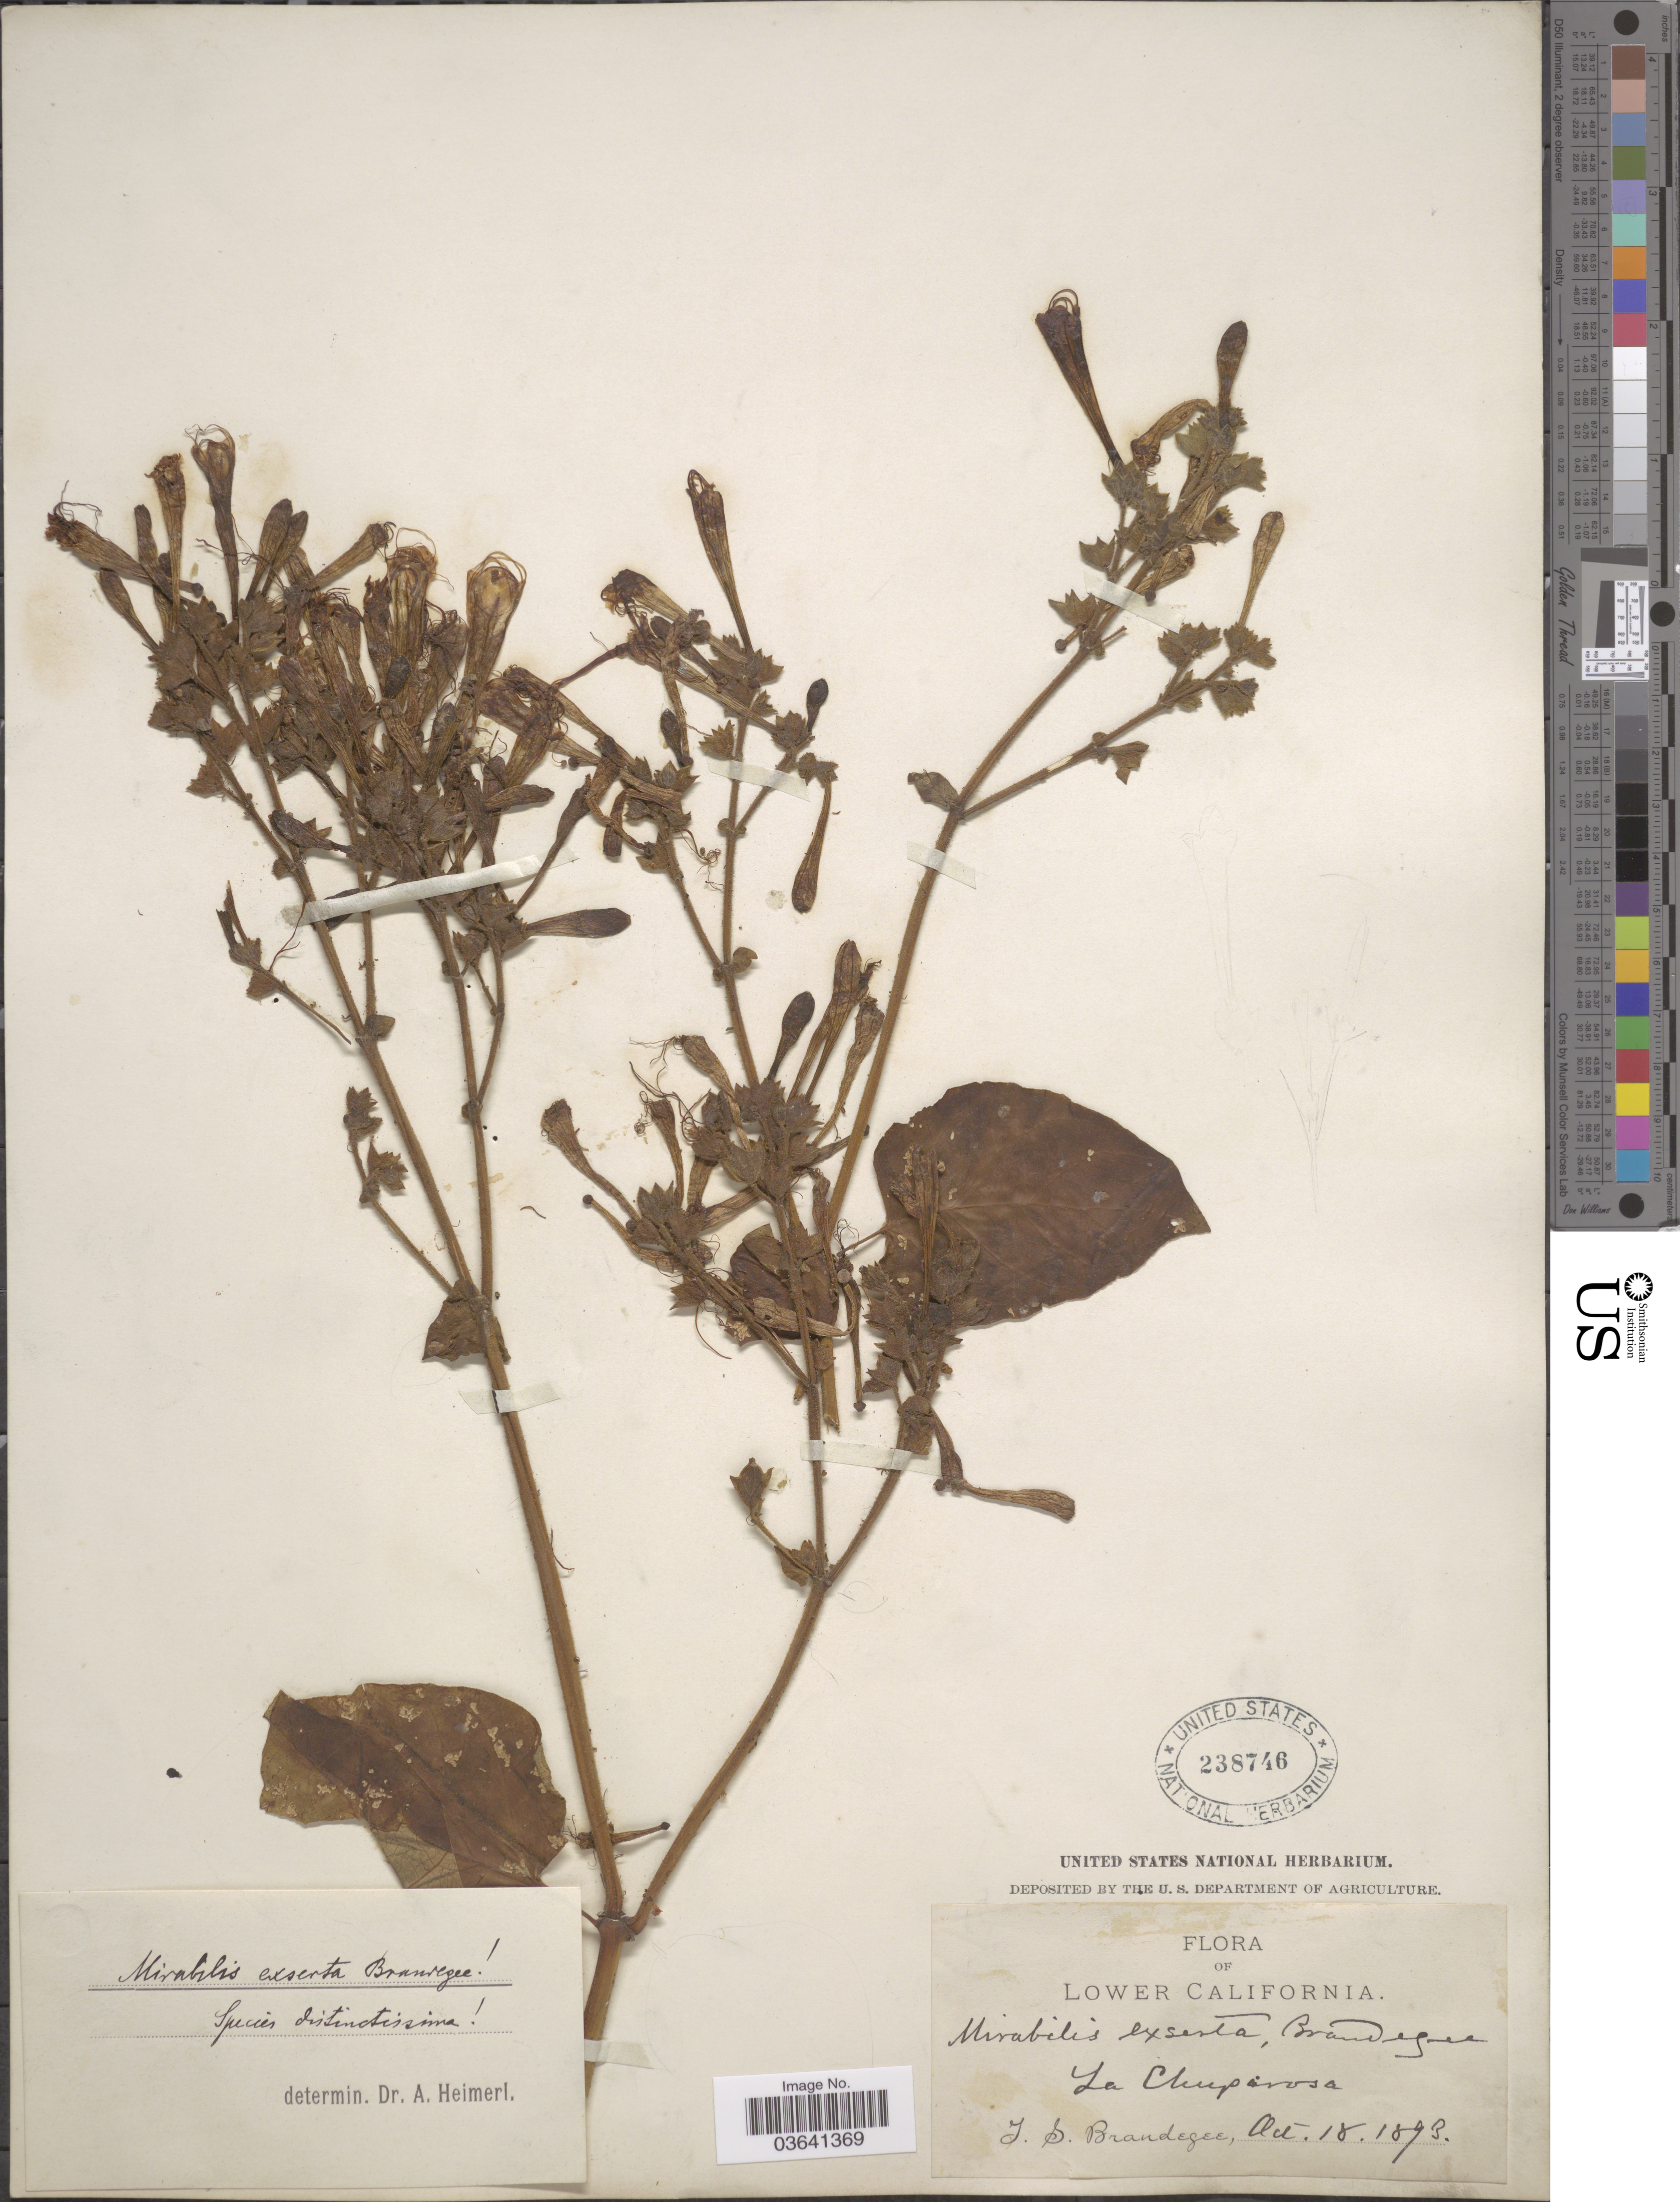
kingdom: Plantae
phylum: Tracheophyta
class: Magnoliopsida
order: Caryophyllales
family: Nyctaginaceae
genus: Mirabilis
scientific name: Mirabilis exserta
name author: Brandegee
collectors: T. S. Brandegee (herbarium)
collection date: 1893-10-18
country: Mexico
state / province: Baja California Norte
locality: Lower California. La Chuparosa.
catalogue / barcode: US 238746